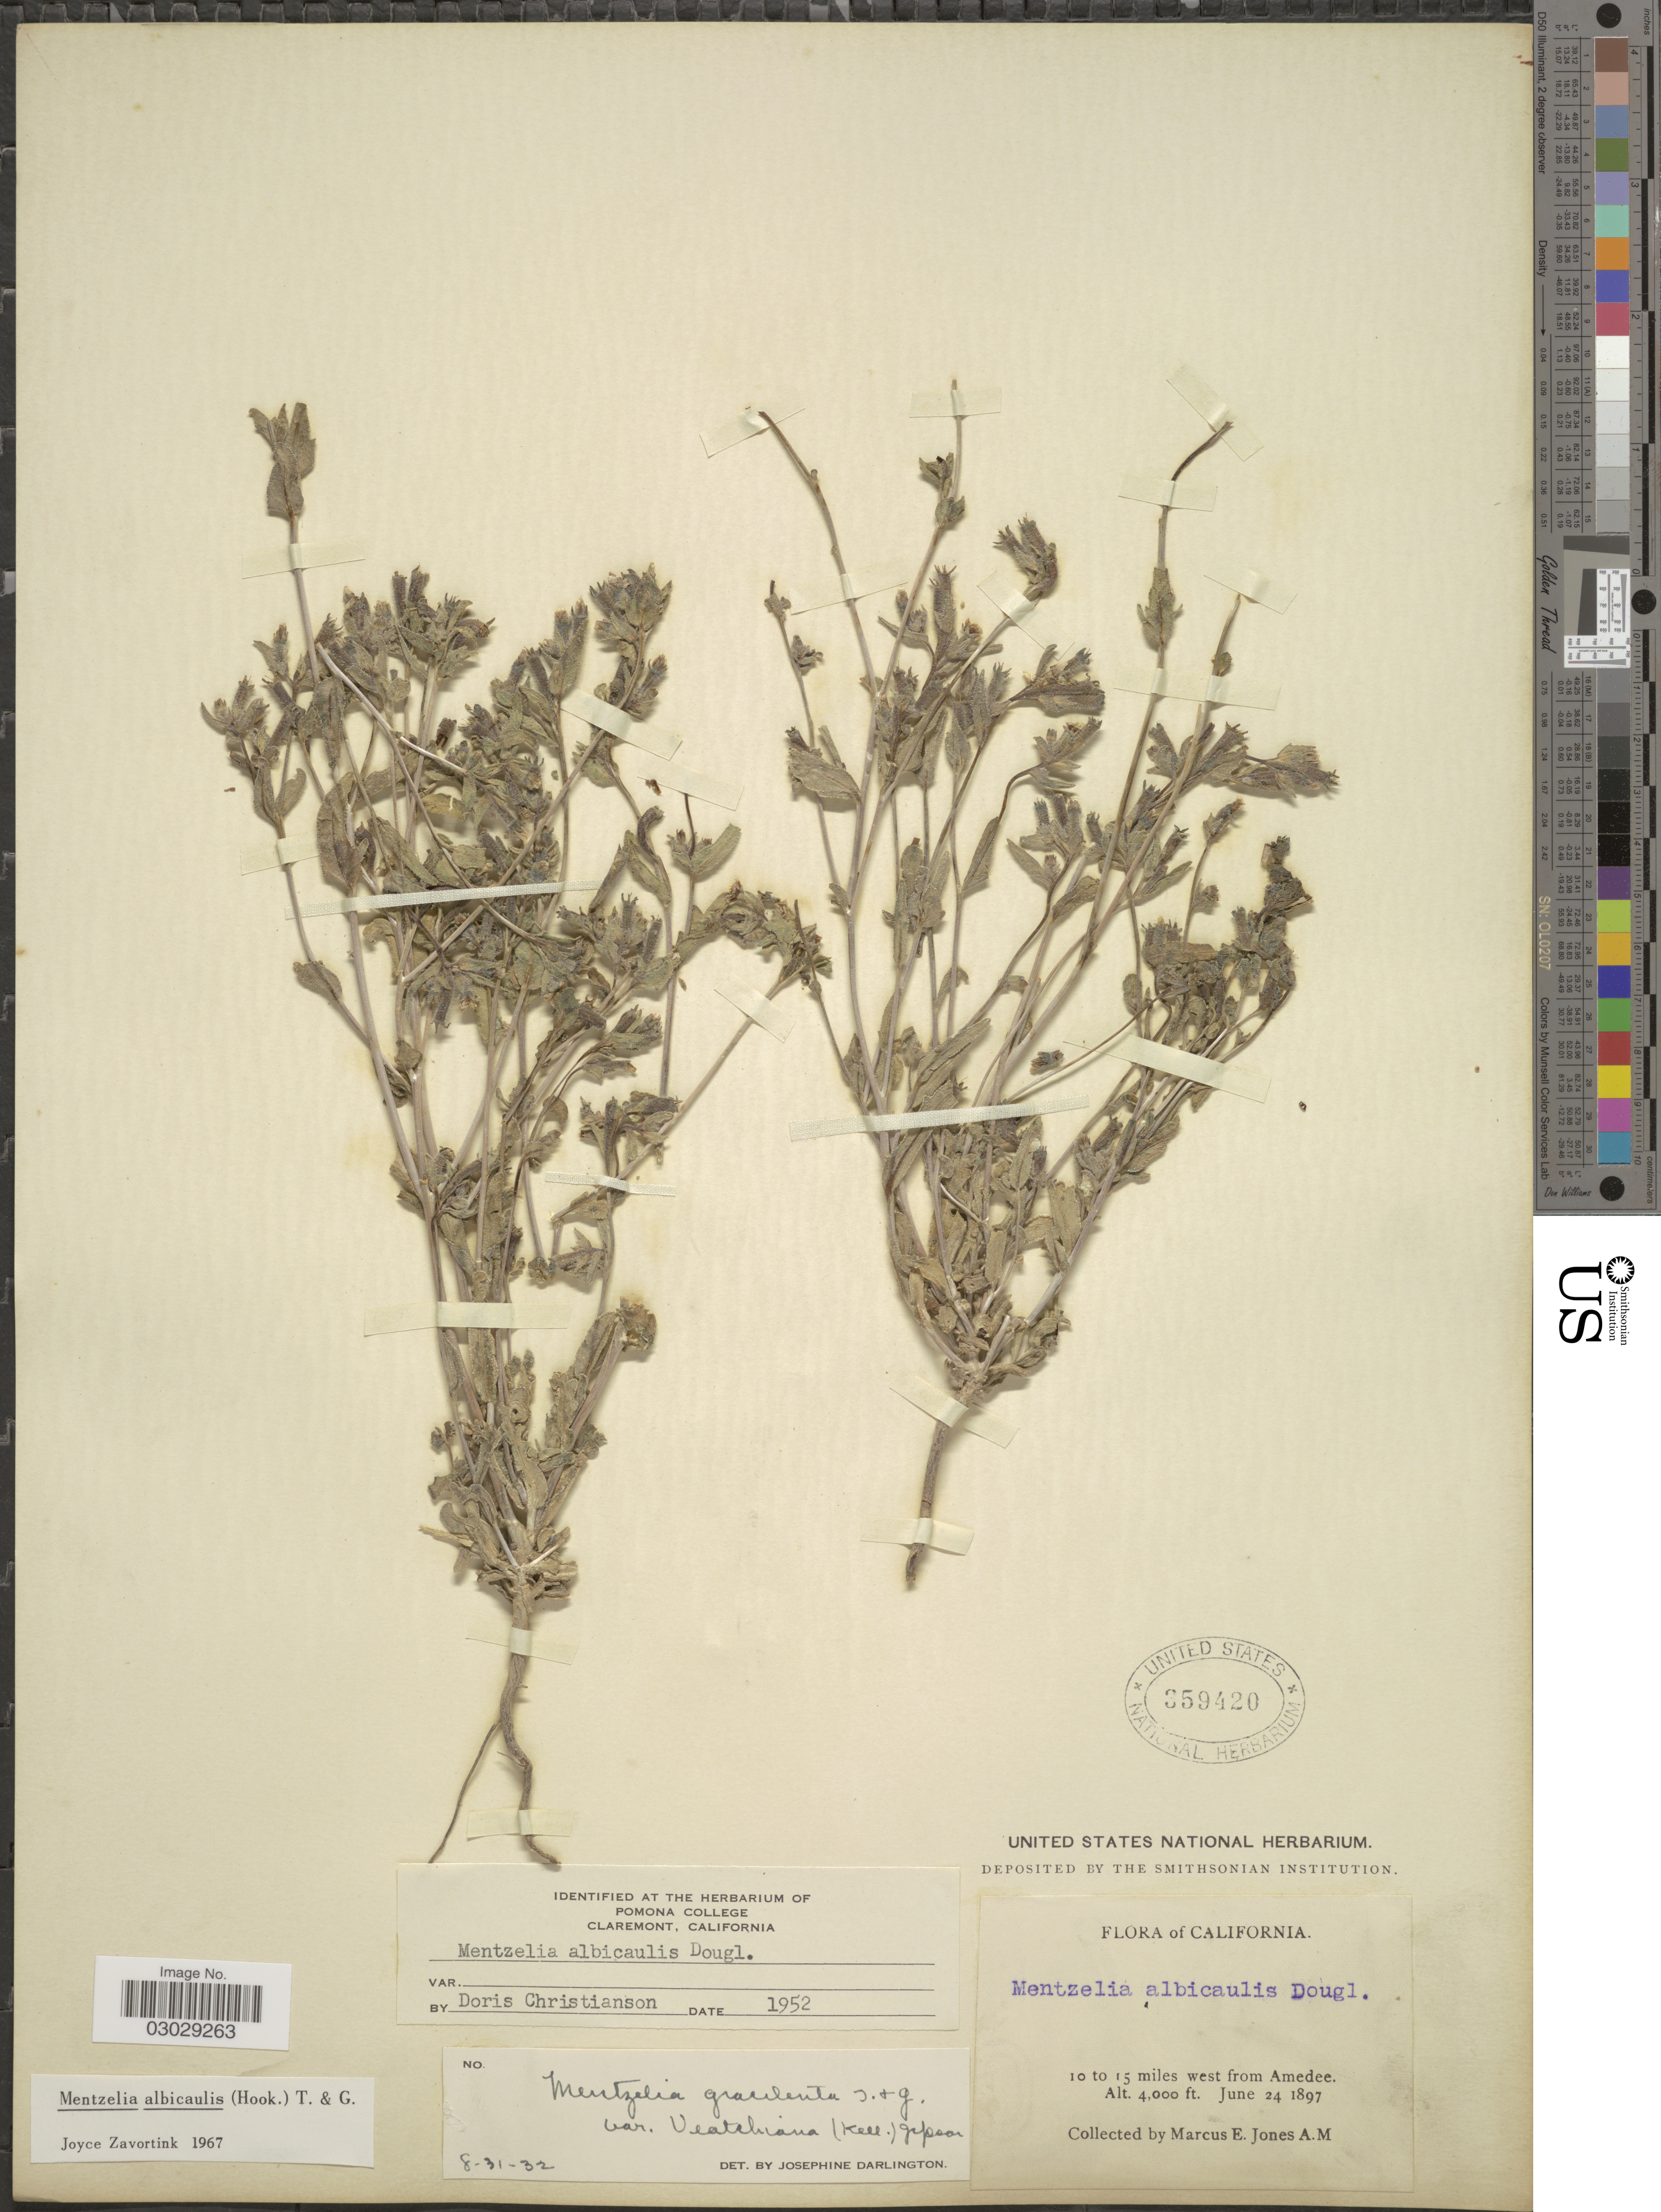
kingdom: Plantae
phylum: Tracheophyta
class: Magnoliopsida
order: Cornales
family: Loasaceae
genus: Mentzelia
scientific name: Mentzelia albicaulis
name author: (Douglas ex Hook.) Douglas ex Torr. & A. Gray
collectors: M. E. Jones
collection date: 1897-06-24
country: United States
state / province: California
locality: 10 to 15 miles west from Amedee.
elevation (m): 1219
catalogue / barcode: US 359420